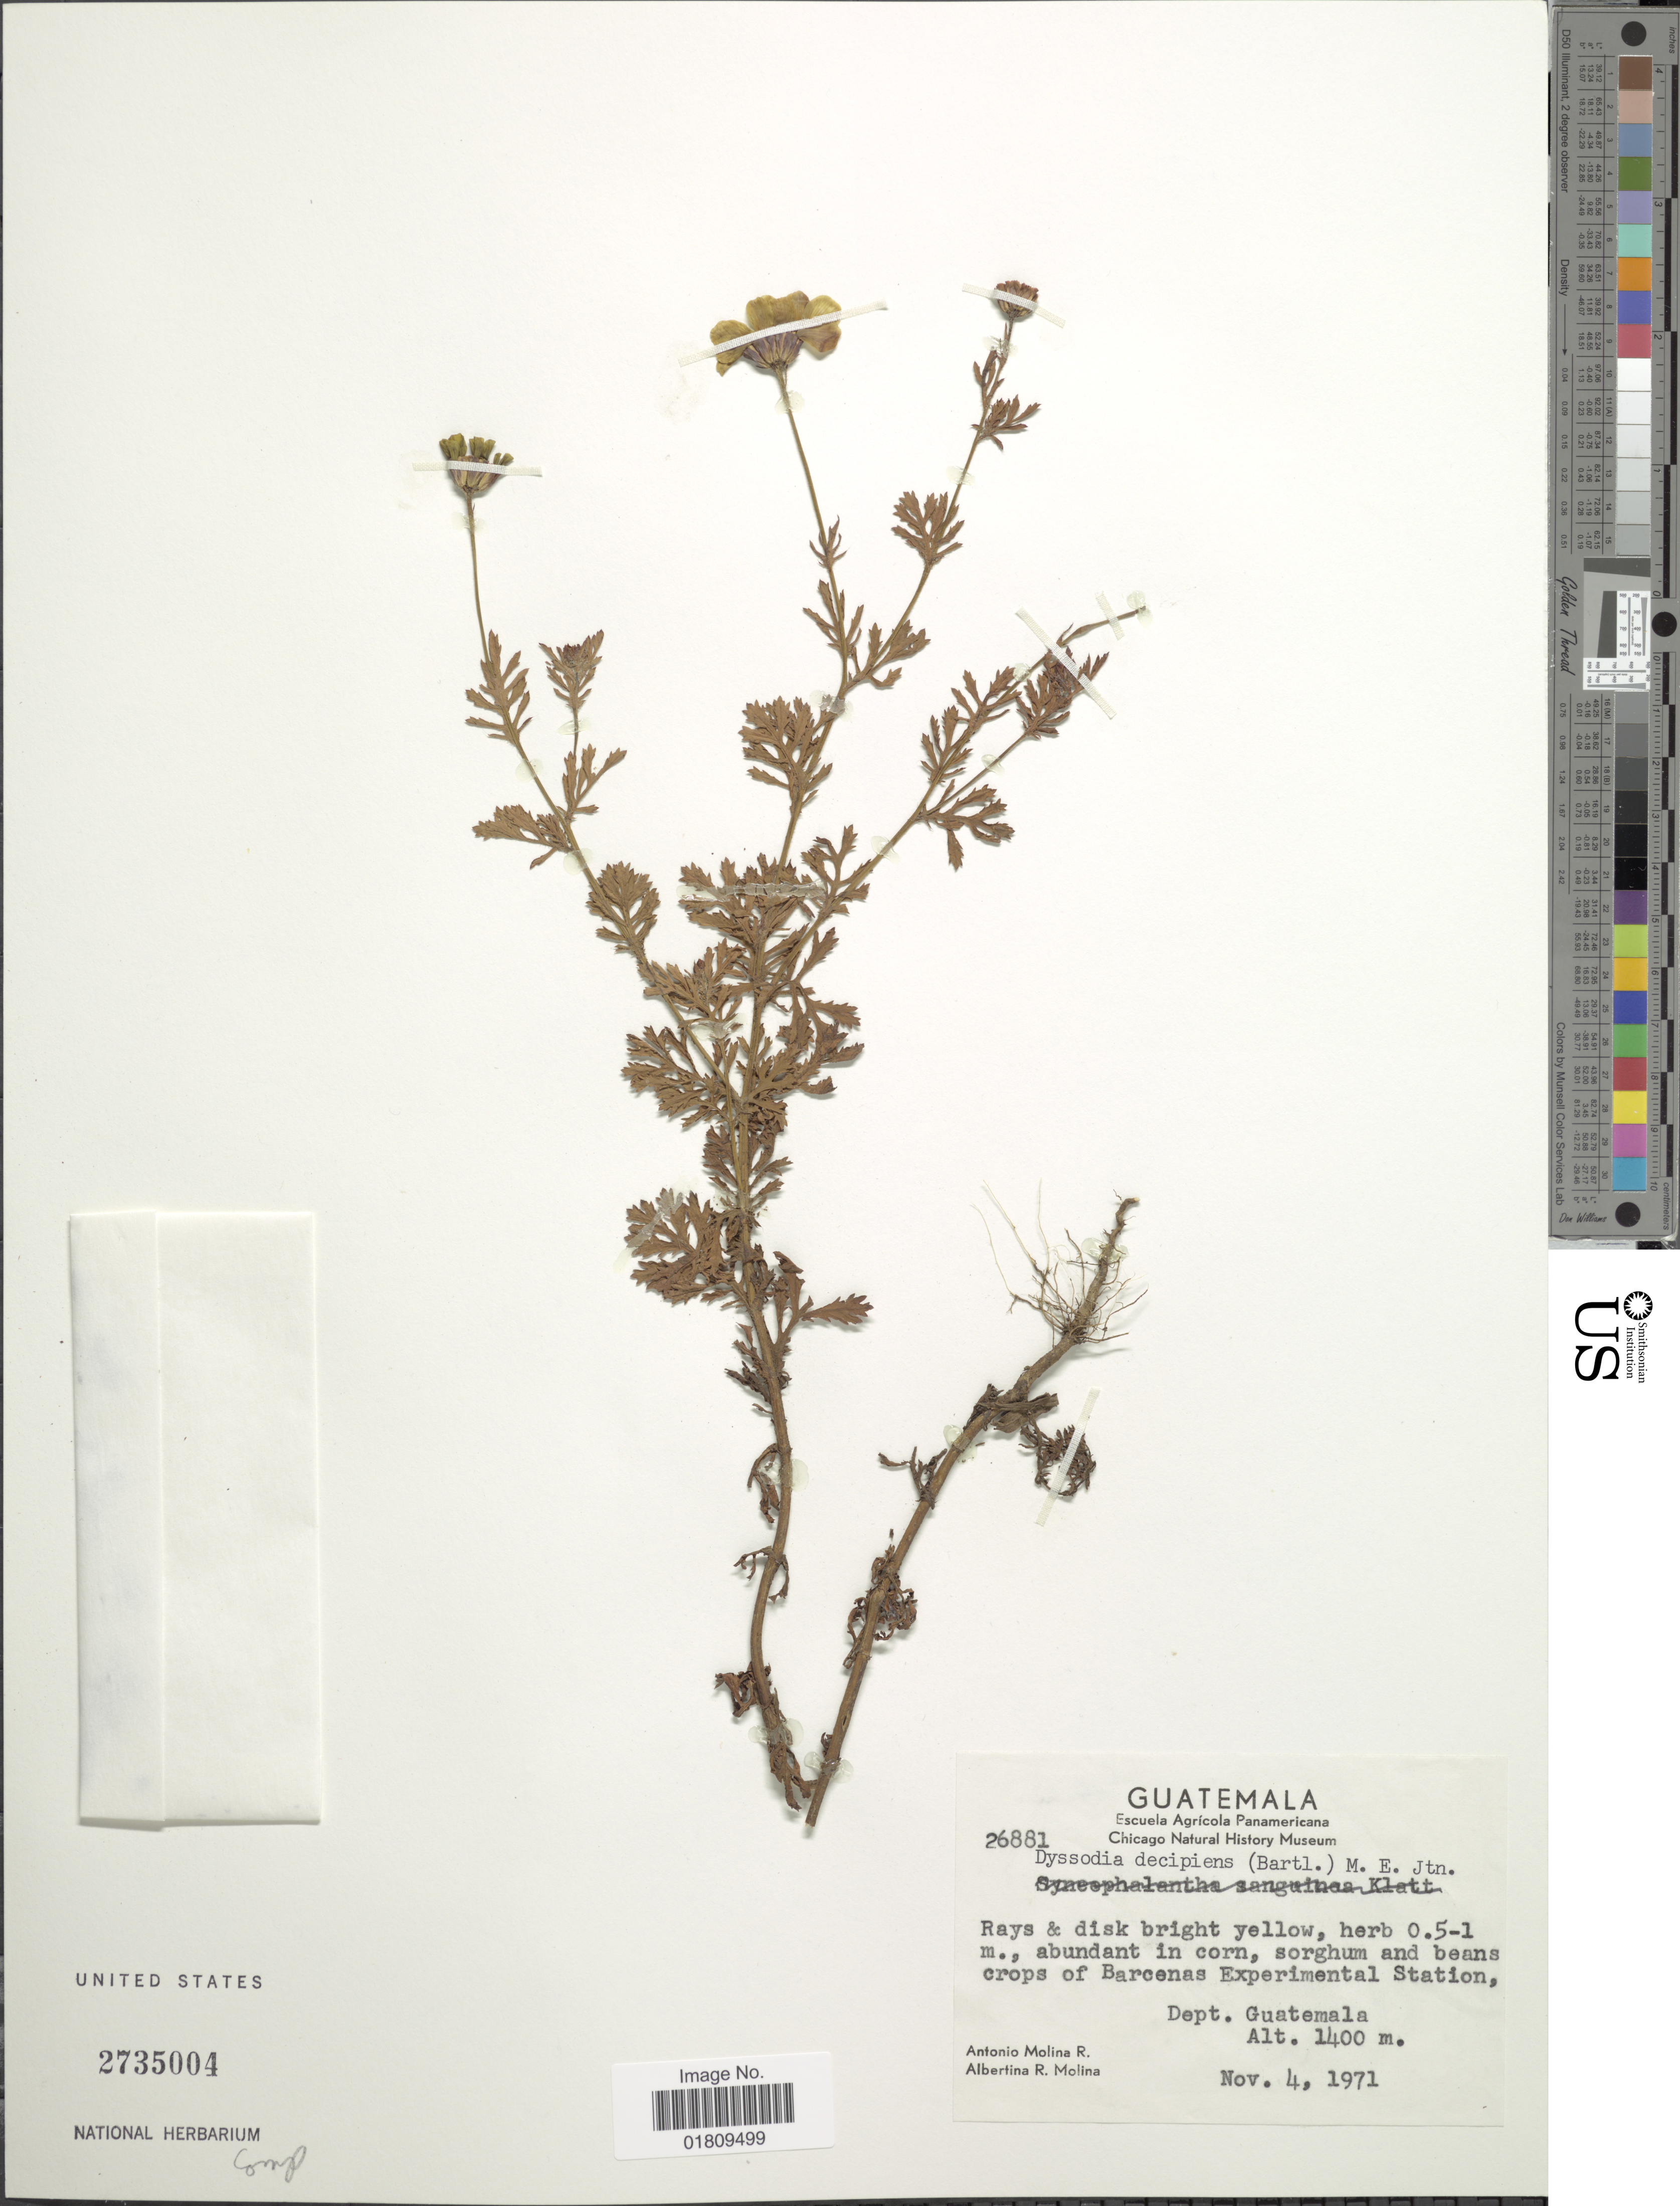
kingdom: Plantae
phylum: Tracheophyta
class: Magnoliopsida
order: Asterales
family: Asteraceae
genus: Dyssodia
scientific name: Dyssodia decipiens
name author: (Bartl.) M.C. Johnst. ex M.C. Johnst. & B.L. Turner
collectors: A. Molina R. & A. R. Molina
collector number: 26881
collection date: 1971-11-04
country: Guatemala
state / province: Guatemala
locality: Abundant in corn, sorghum and beans crops of Barcenas Experimental Station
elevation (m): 1400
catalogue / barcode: US 2735004